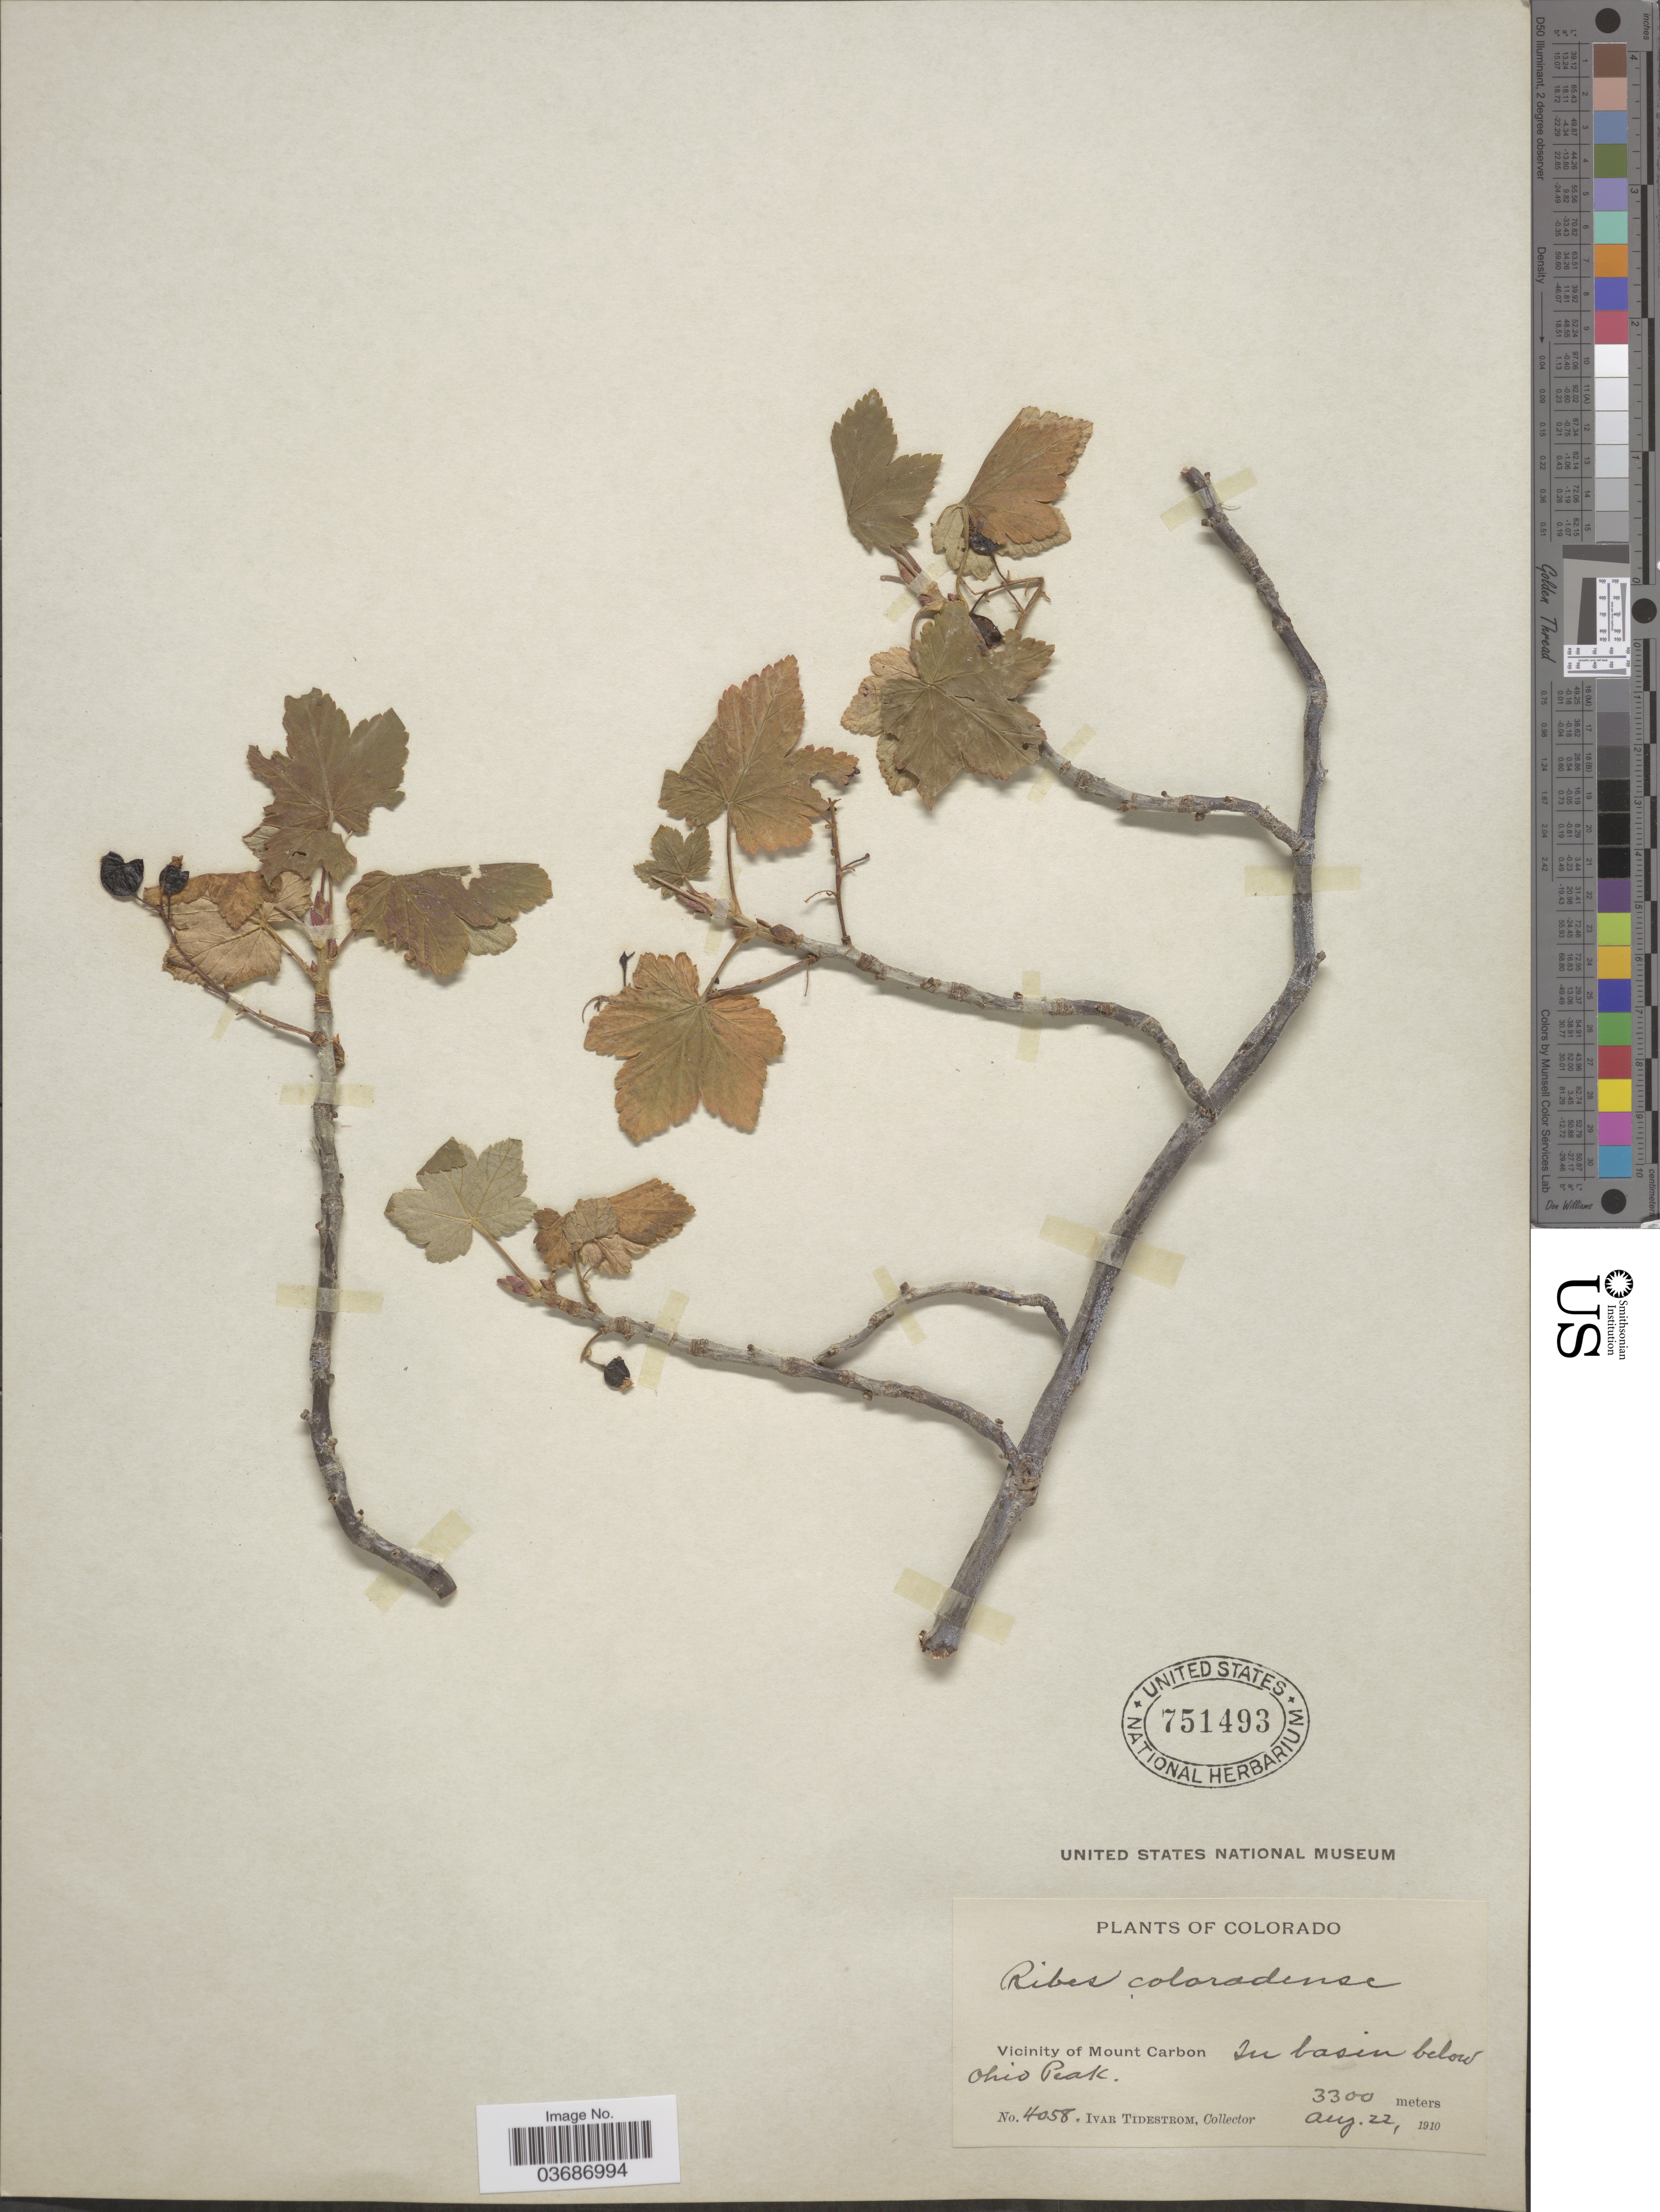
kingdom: Plantae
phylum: Tracheophyta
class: Magnoliopsida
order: Saxifragales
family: Grossulariaceae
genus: Ribes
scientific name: Ribes coloradense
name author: Coville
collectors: I. F. Tidestrom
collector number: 4058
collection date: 1910-08-22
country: United States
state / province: Colorado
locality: Vicinity of Mount Carbon. In basin below Ohio Peak.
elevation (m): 3300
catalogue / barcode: US 751493